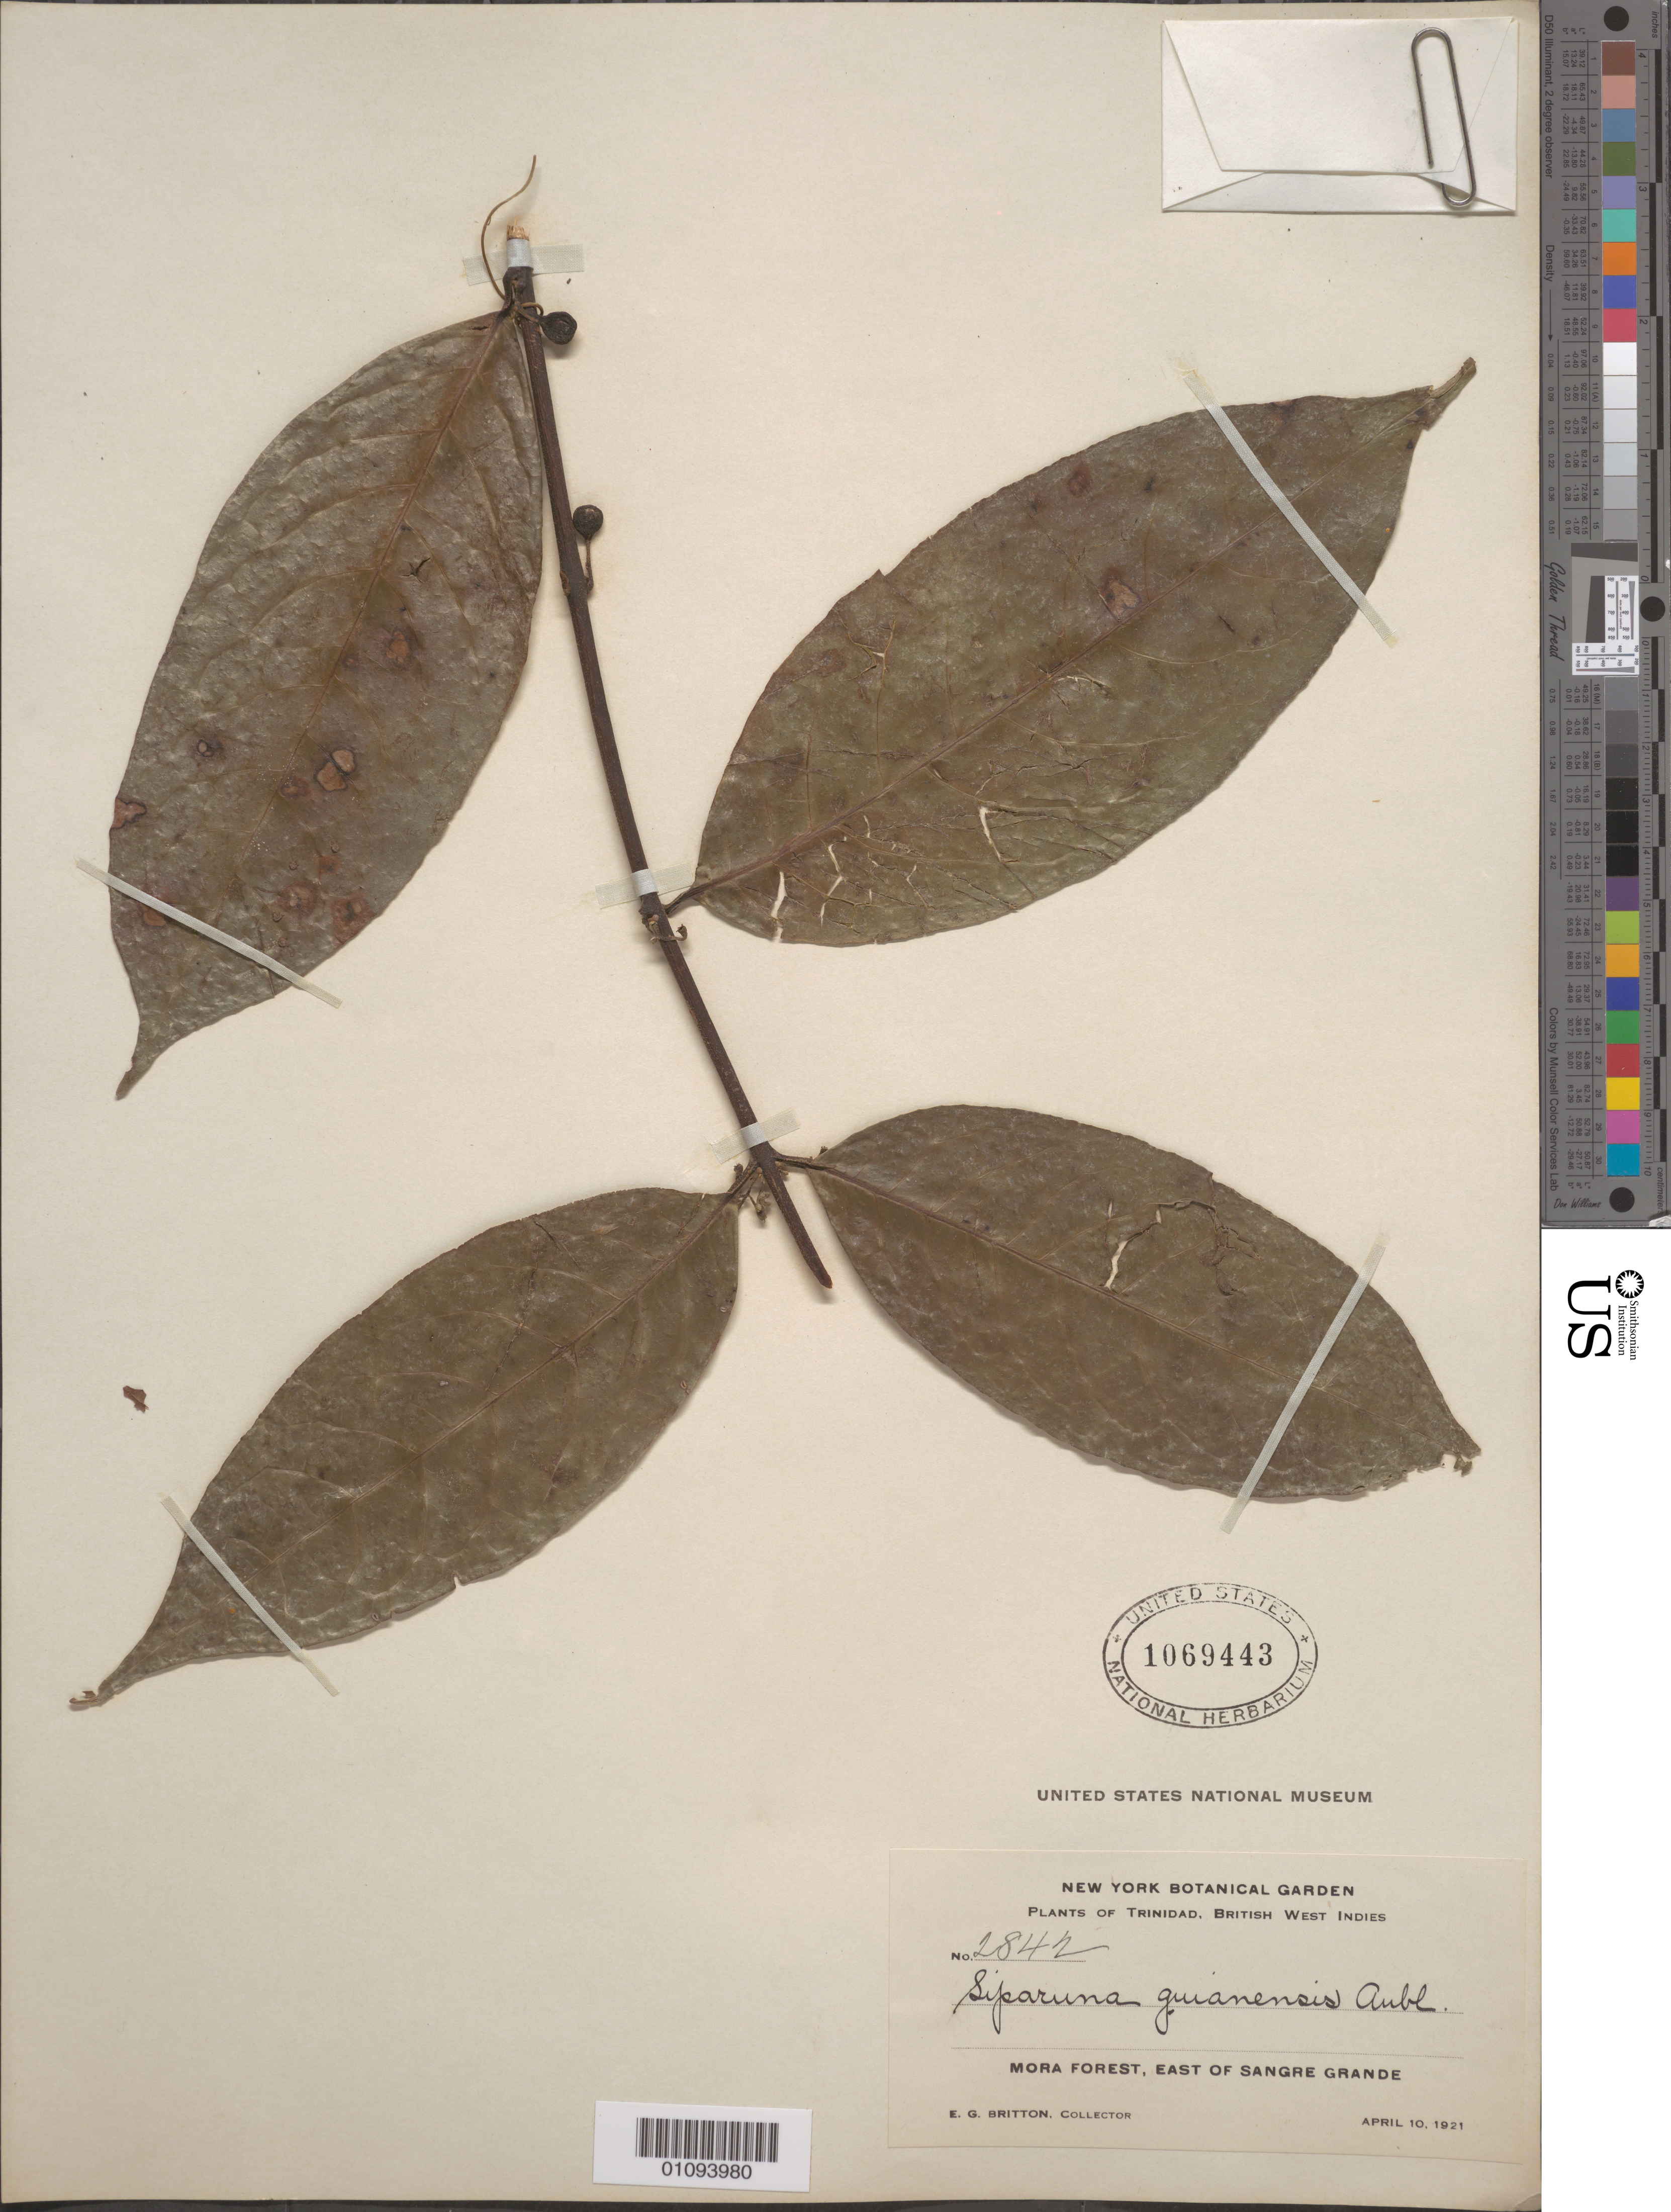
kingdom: Plantae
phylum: Tracheophyta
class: Magnoliopsida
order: Laurales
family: Siparunaceae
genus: Siparuna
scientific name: Siparuna guianensis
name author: Aubl.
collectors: E. G. Britton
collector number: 2842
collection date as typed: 10 Apr 1921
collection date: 1921-04-10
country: Trinidad and Tobago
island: Trinidad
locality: Mora Forest, E of Sangre Grande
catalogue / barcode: US 1069443